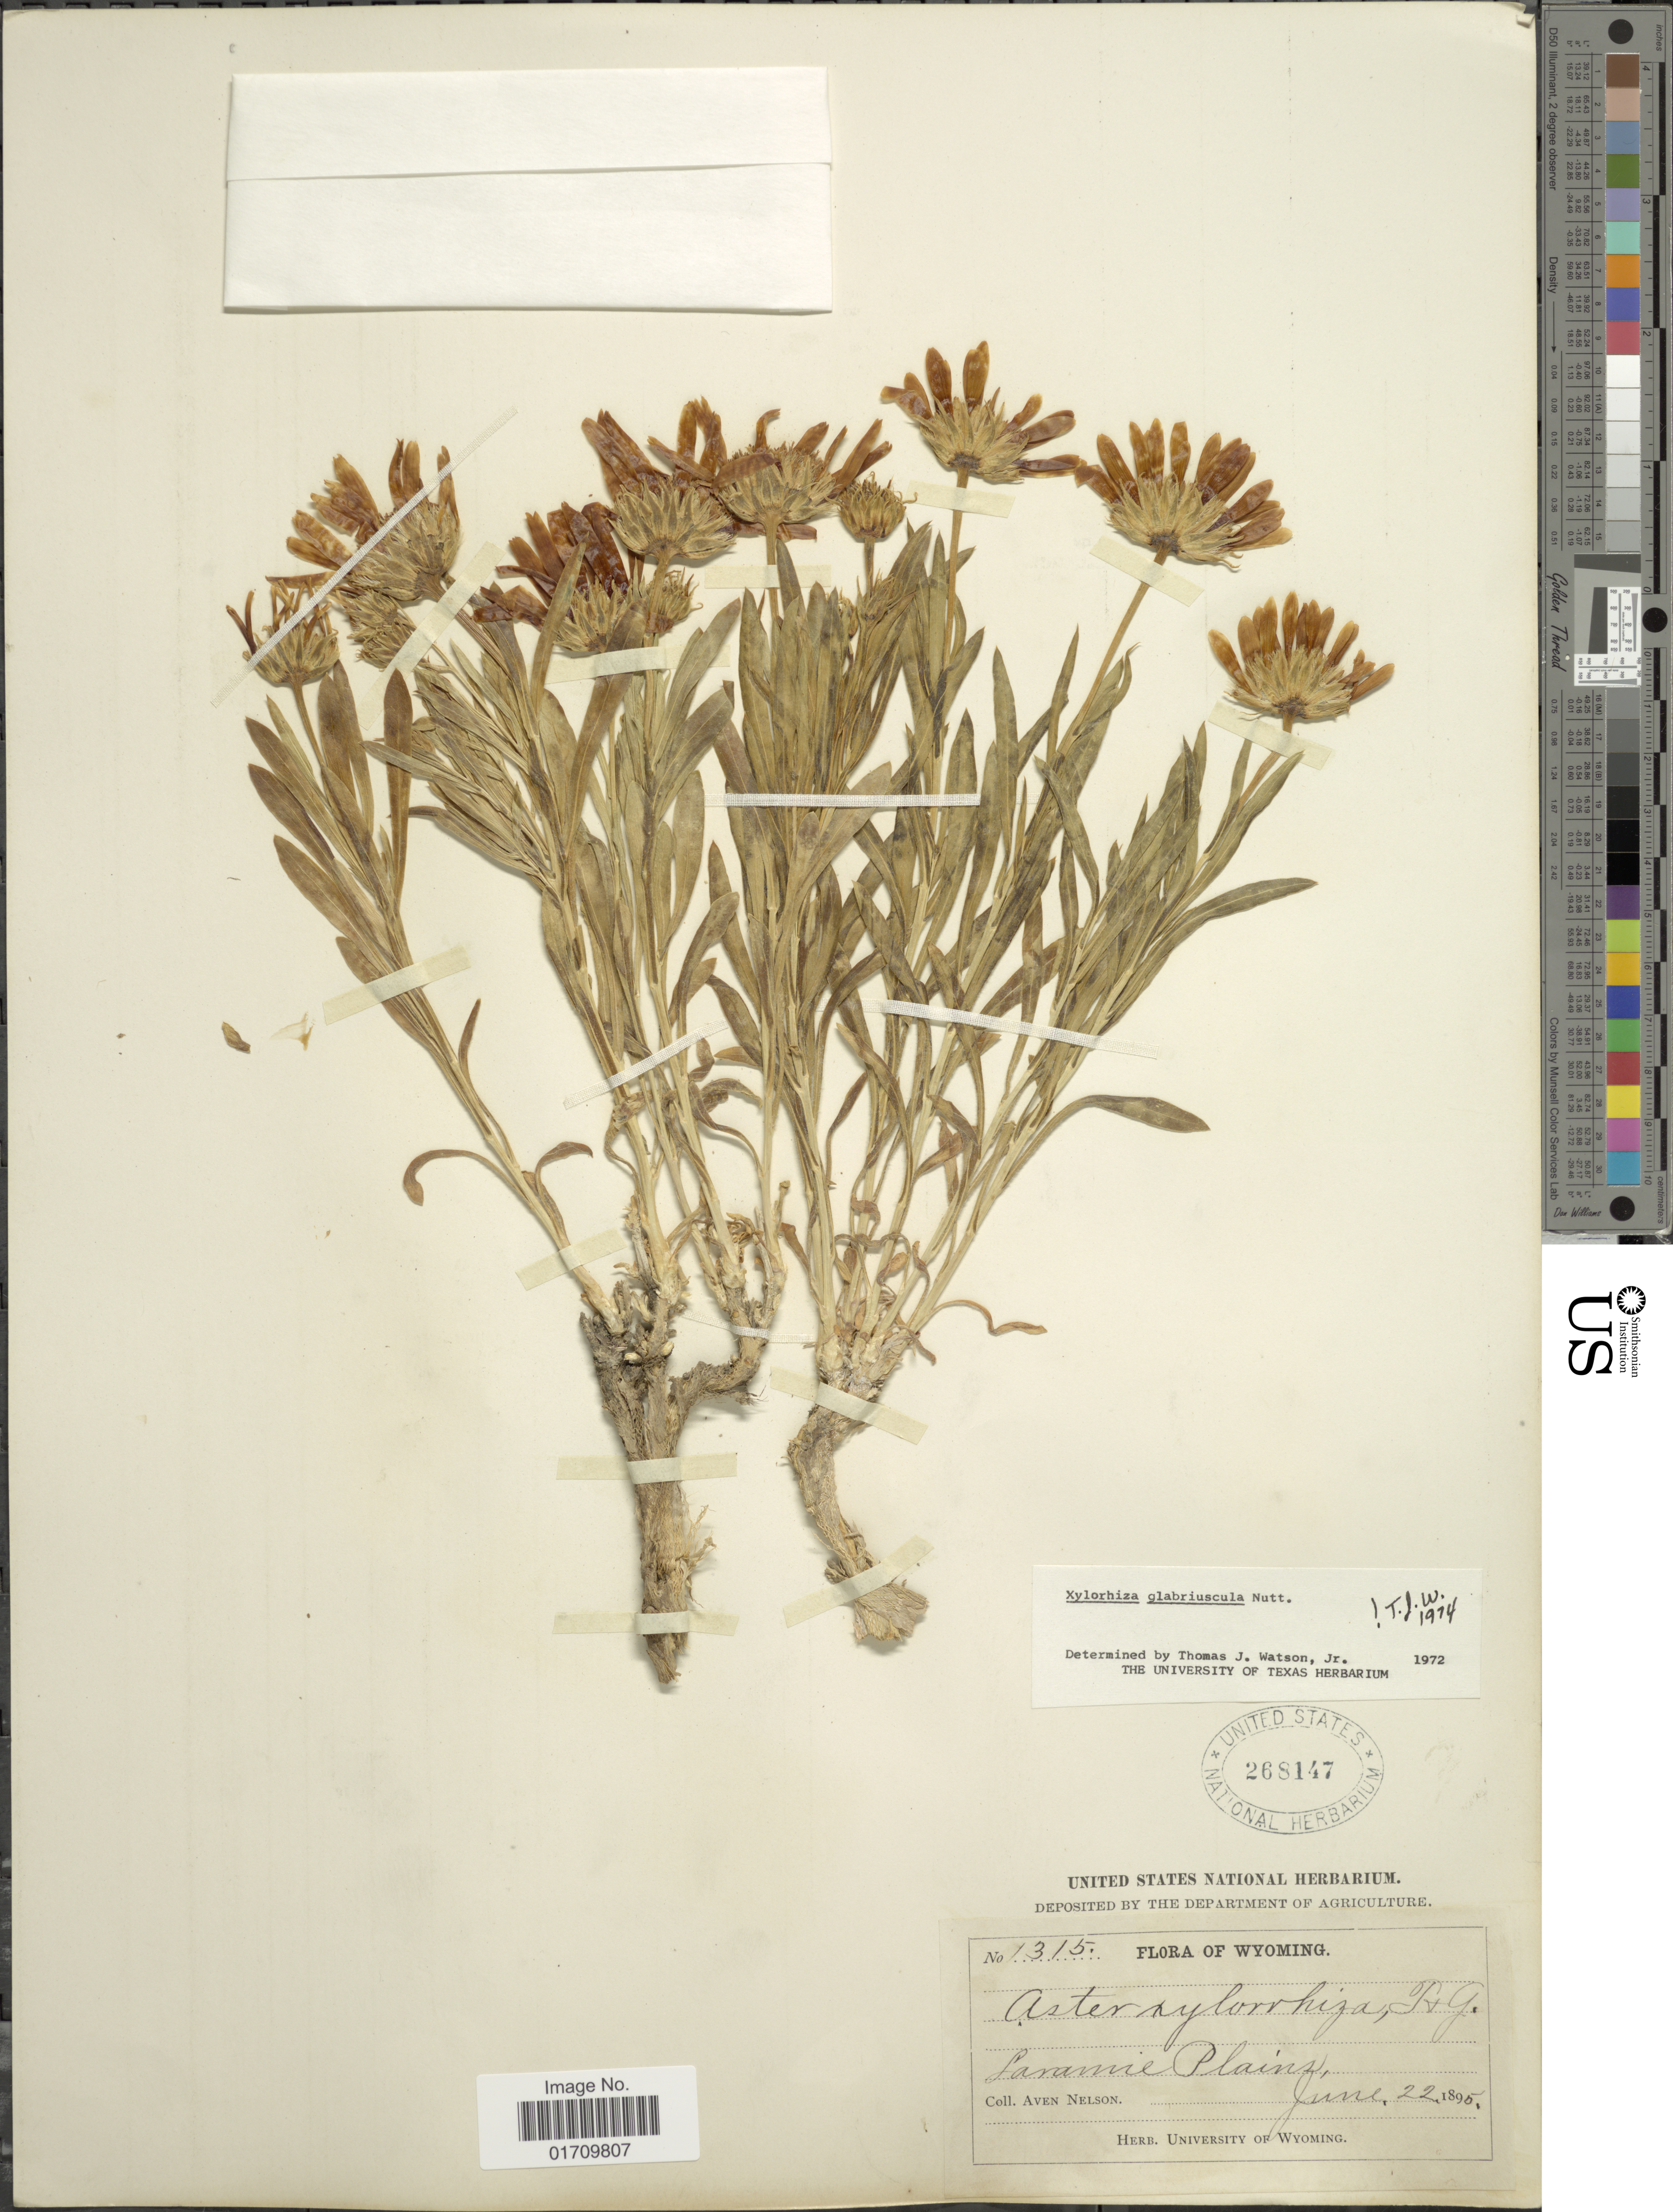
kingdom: Plantae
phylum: Tracheophyta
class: Magnoliopsida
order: Asterales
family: Asteraceae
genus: Xylorhiza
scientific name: Xylorhiza glabriuscula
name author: Nutt.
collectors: A. Nelson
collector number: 1315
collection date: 1895-06-22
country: United States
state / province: Wyoming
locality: Laramie Plains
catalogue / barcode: US 268147